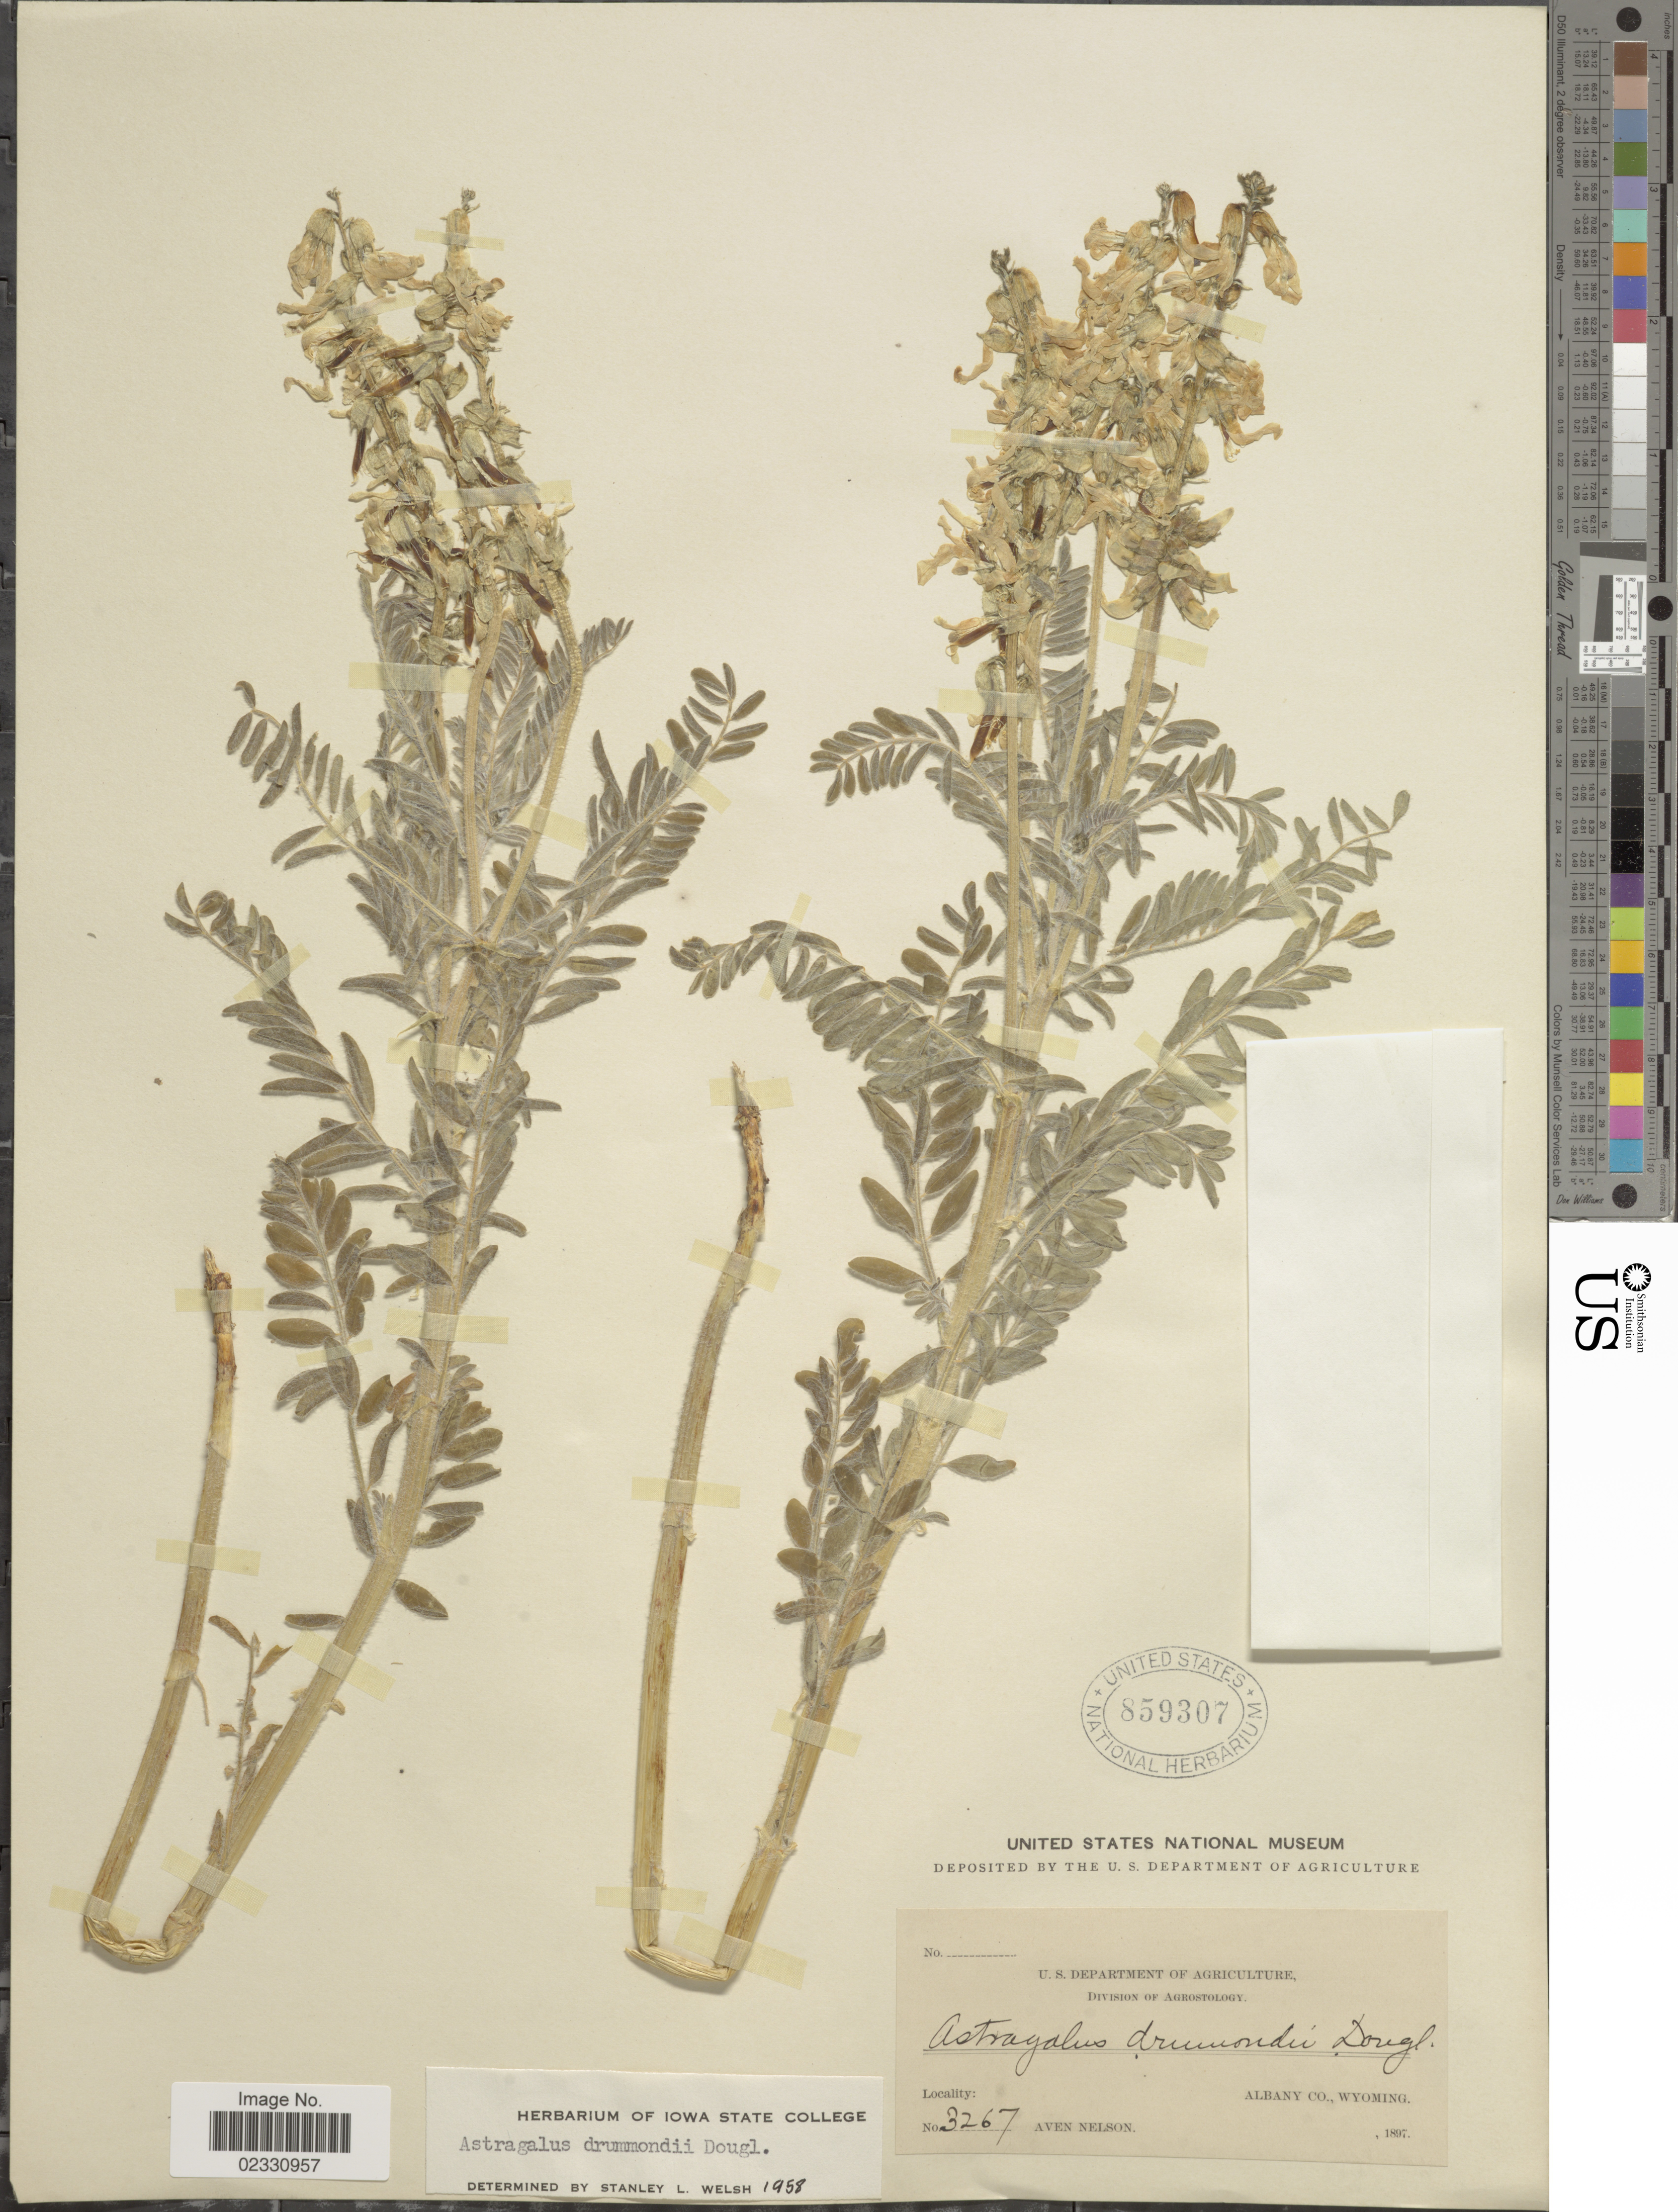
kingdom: Plantae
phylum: Tracheophyta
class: Magnoliopsida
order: Fabales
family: Fabaceae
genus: Astragalus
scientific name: Astragalus drummondii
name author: Hook.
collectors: A. Nelson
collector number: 3267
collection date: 1897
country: United States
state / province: Wyoming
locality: Albany Co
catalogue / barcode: US 859307